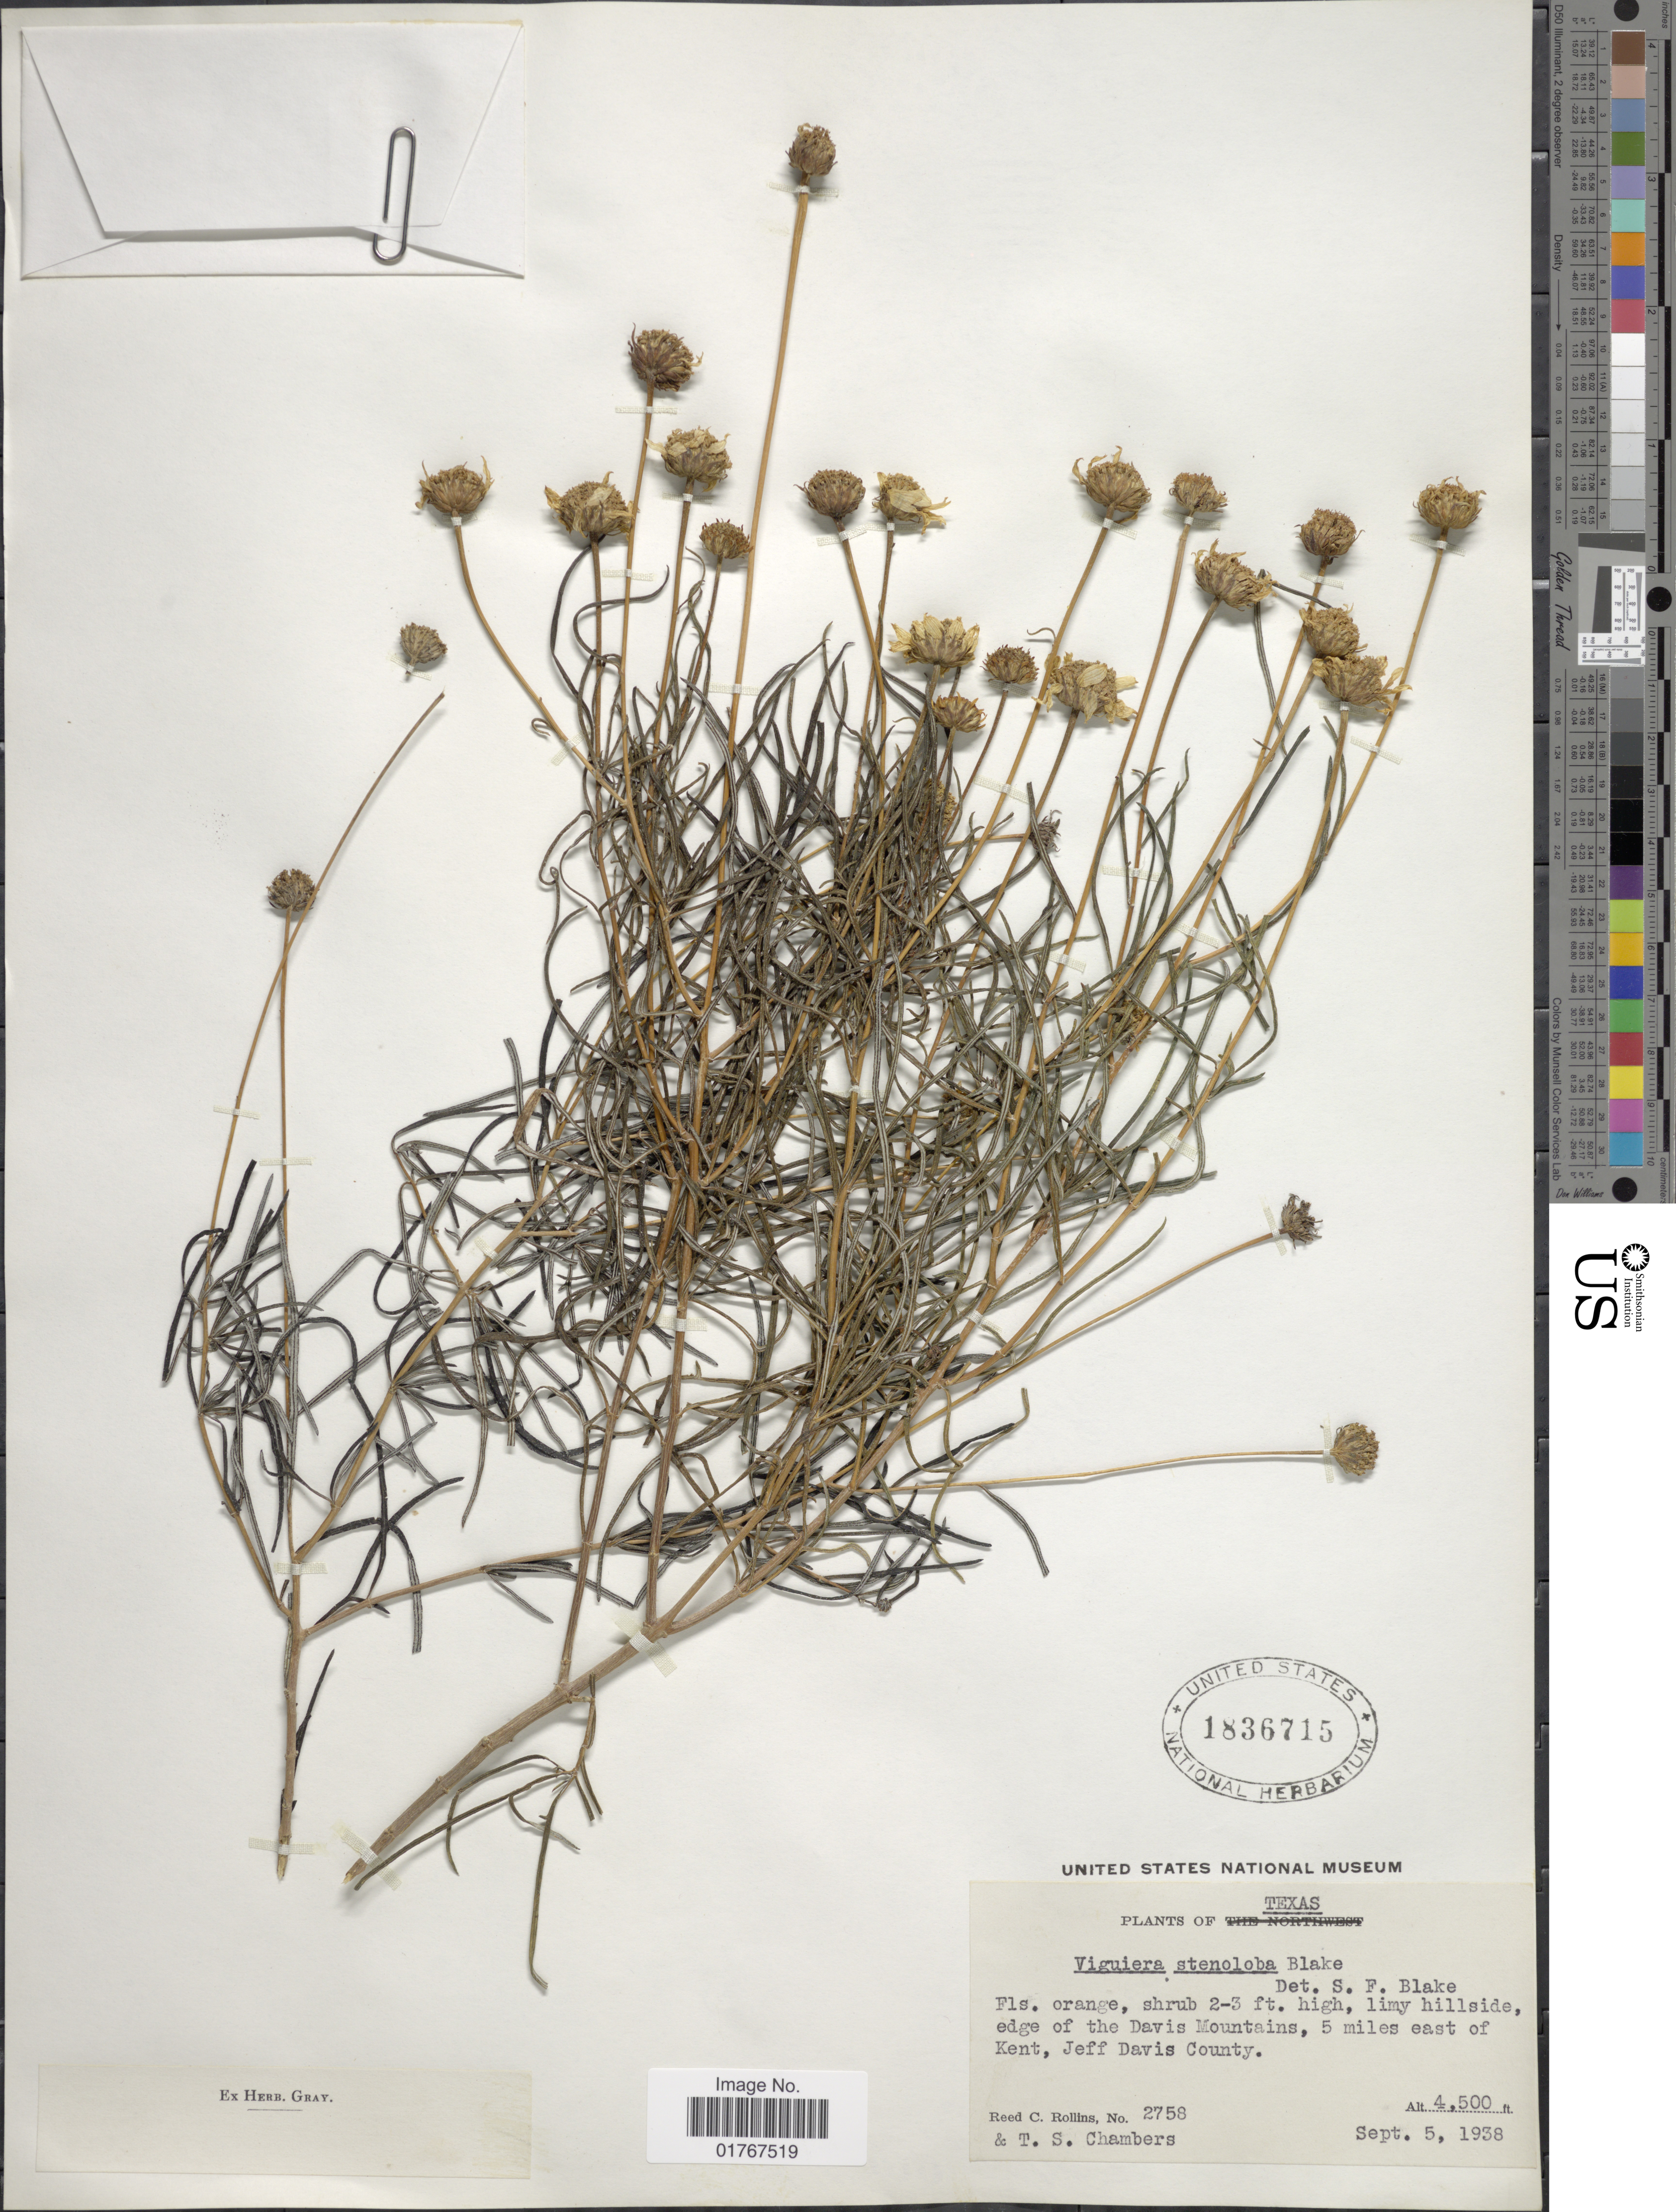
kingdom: Plantae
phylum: Tracheophyta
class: Magnoliopsida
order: Asterales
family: Asteraceae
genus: Viguiera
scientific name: Viguiera stenoloba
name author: S.F. Blake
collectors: R. C. Rollins & T. Chambers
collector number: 2758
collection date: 1938-09-05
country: United States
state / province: Texas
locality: Limy hillside, edge of the Davis Mountains, 5 miles east of Kent, Jeff Davis County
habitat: limy hillside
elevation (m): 1372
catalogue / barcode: US 1836715